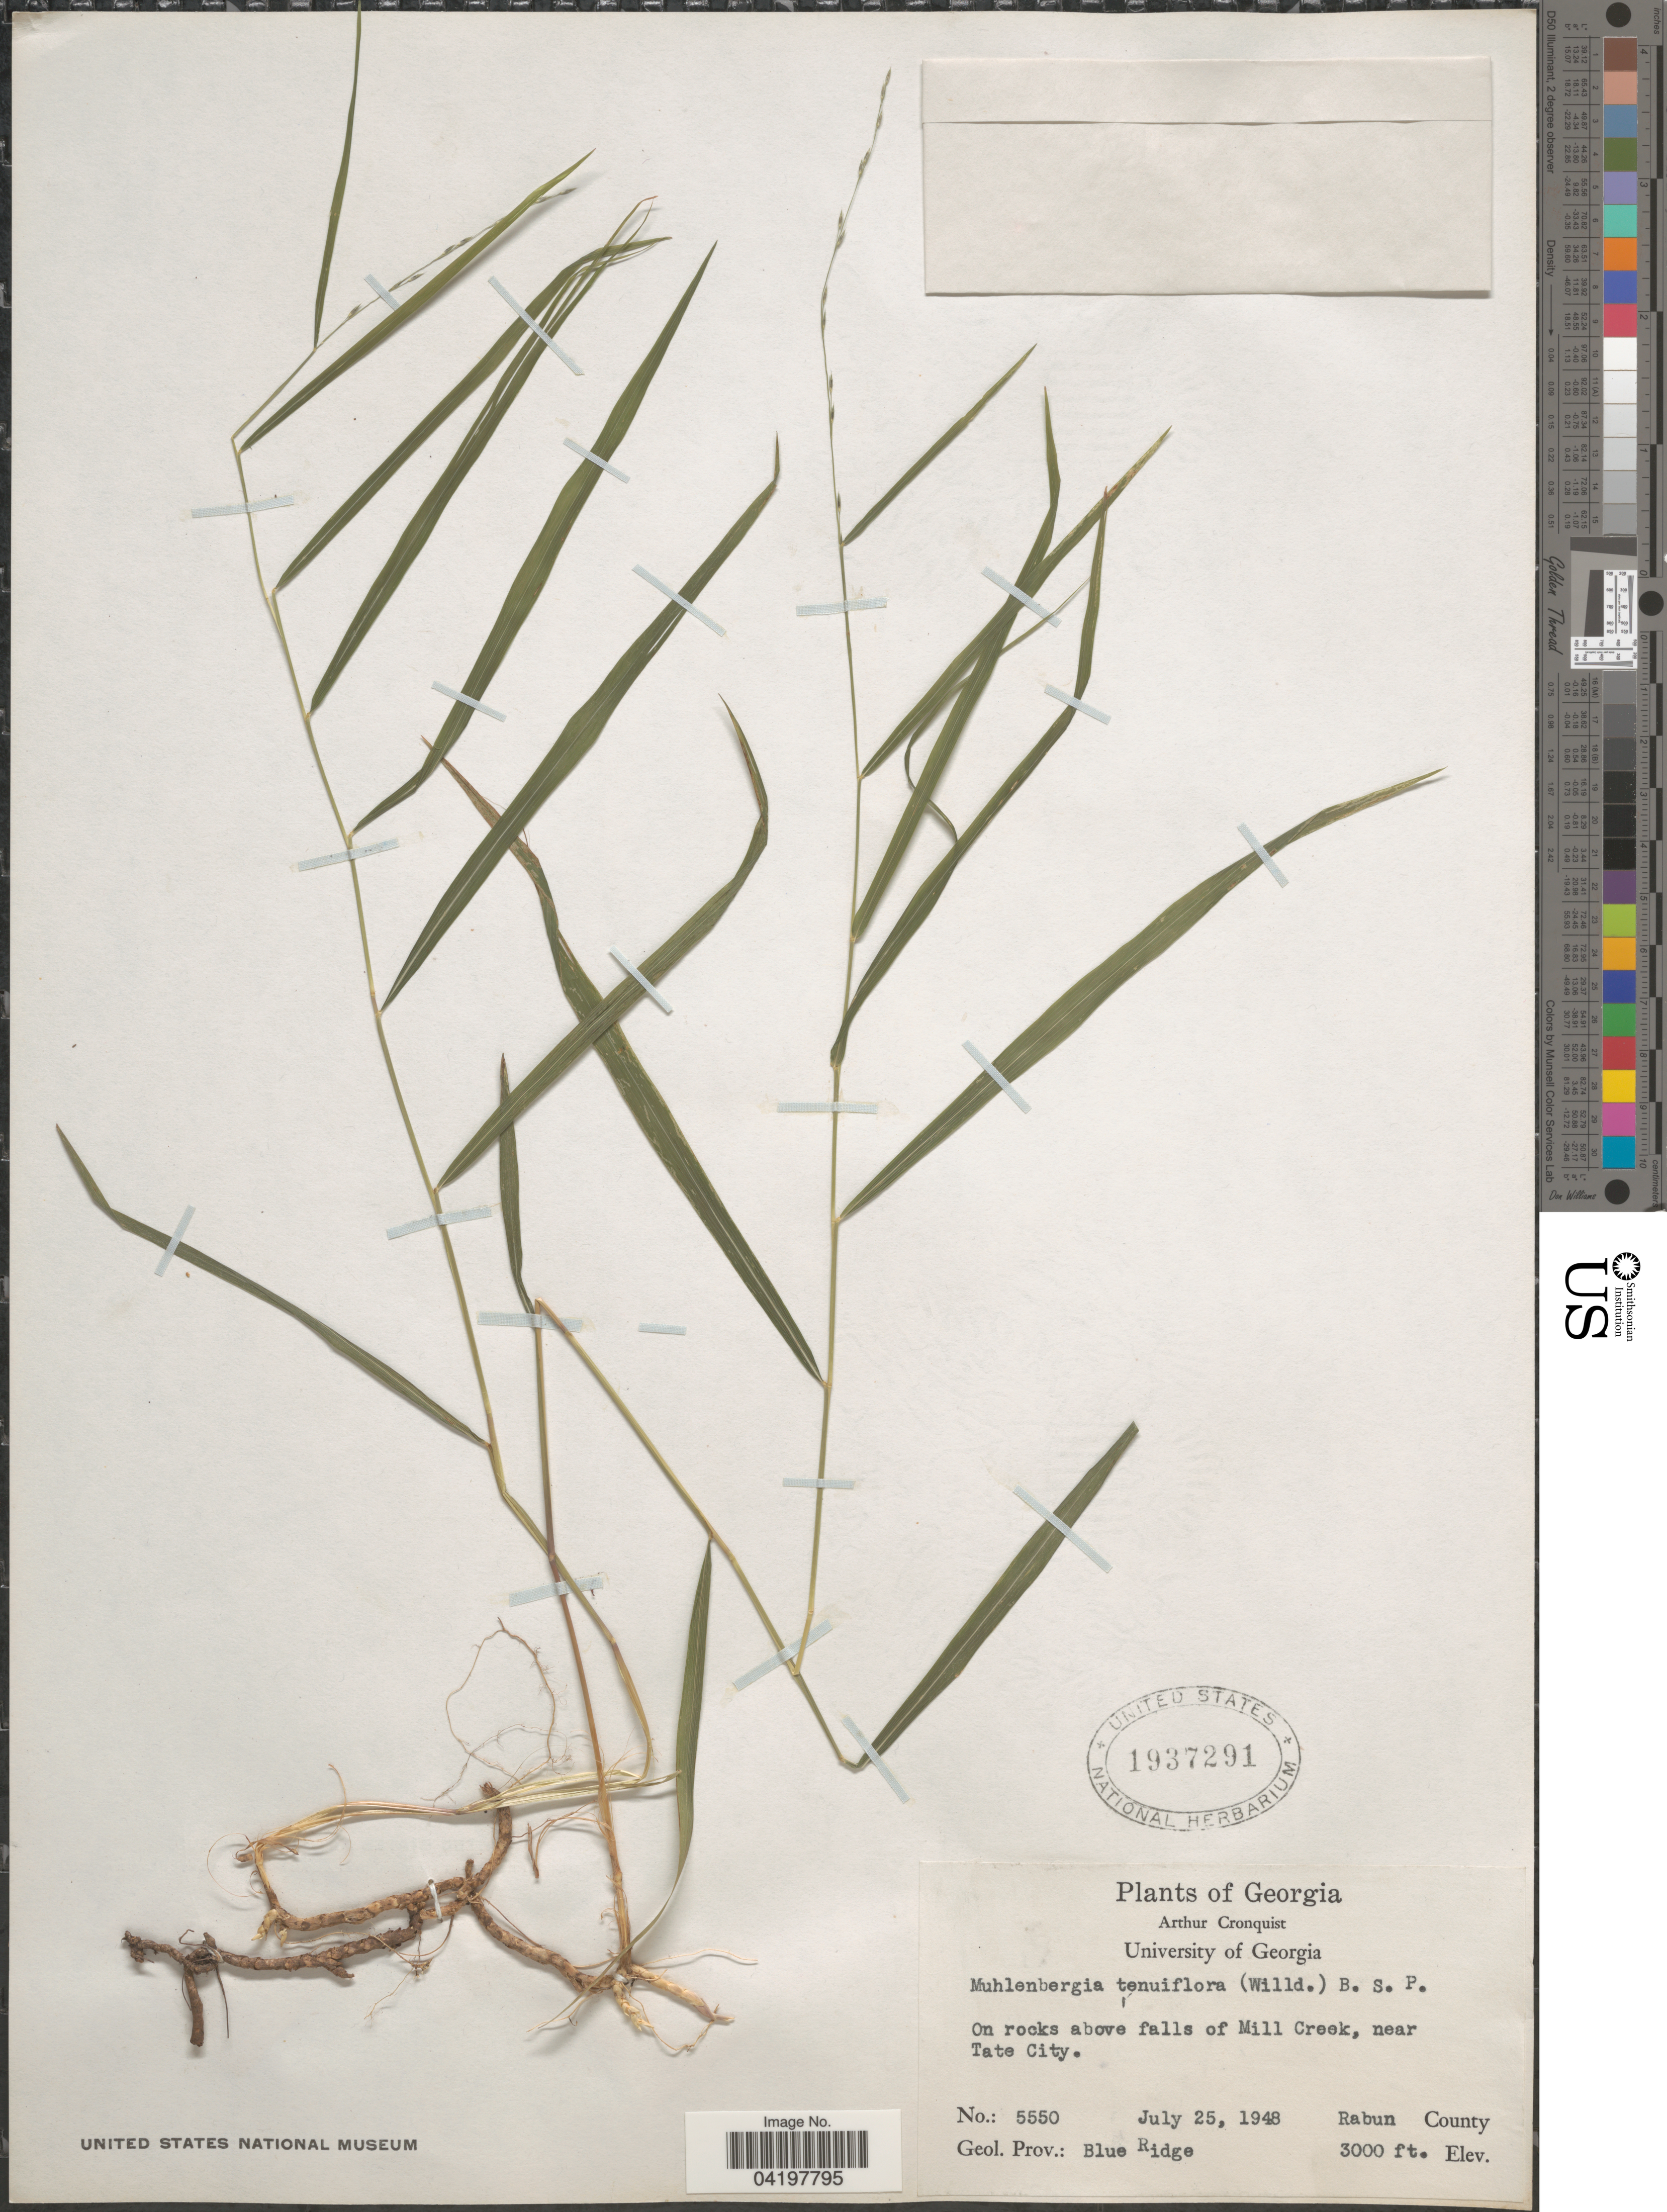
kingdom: Plantae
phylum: Tracheophyta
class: Liliopsida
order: Poales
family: Poaceae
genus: Muhlenbergia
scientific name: Muhlenbergia tenuiflora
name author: (Willd.) Britton, Stearns & Poggenb.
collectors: A. J. Cronquist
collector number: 5550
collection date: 1948-07-25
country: United States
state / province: Georgia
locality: On rocks above falls of Mill Creek, near Tate City. Rabun County. Geol. Prov.: Blue Ridge.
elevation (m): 914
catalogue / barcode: US 1937291